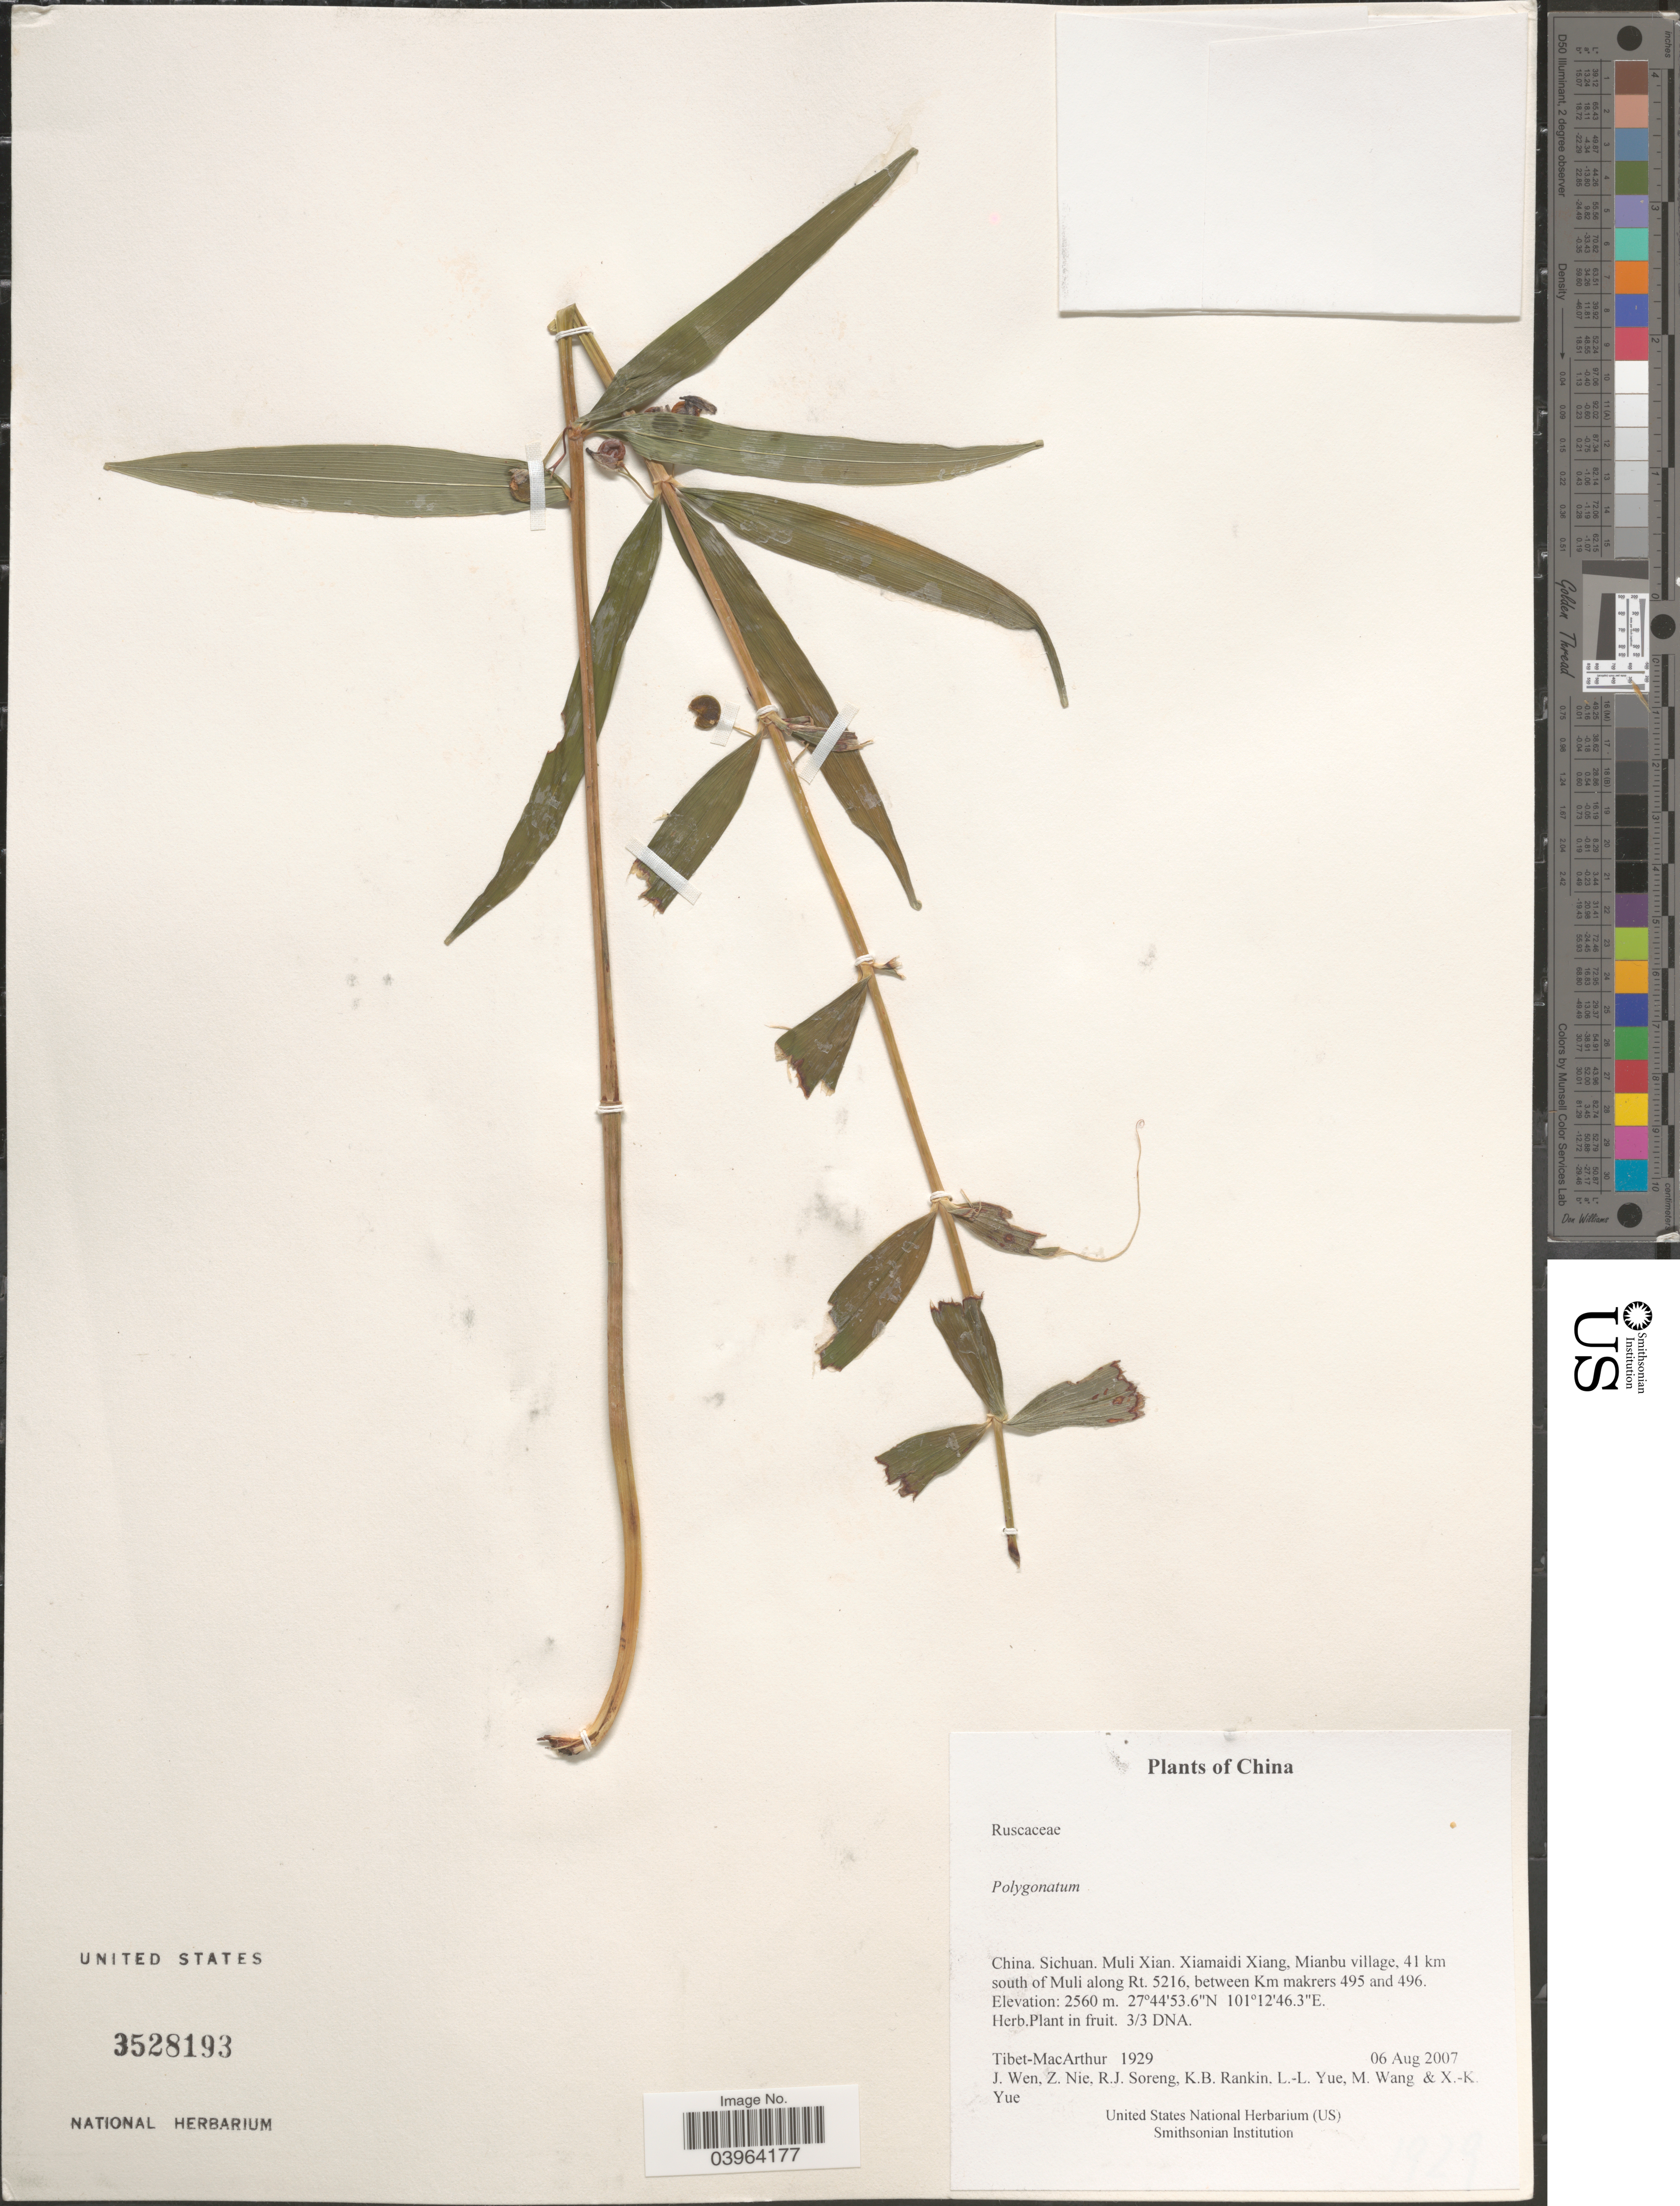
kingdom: Plantae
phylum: Tracheophyta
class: Liliopsida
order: Asparagales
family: Asparagaceae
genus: Polygonatum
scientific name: Polygonatum sp.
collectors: Tibet-MacArthur, J. Wen, Z. Nie, R. J. Soreng & et al.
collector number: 1929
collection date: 2007-08-06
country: China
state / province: Sichuan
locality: Muli Xian. Xiamaidi Xiang, Mianbu village, 41 km south of Muli along Rt. 5216, between Km makrers 495 and 496.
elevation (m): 2560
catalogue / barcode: US 3528193